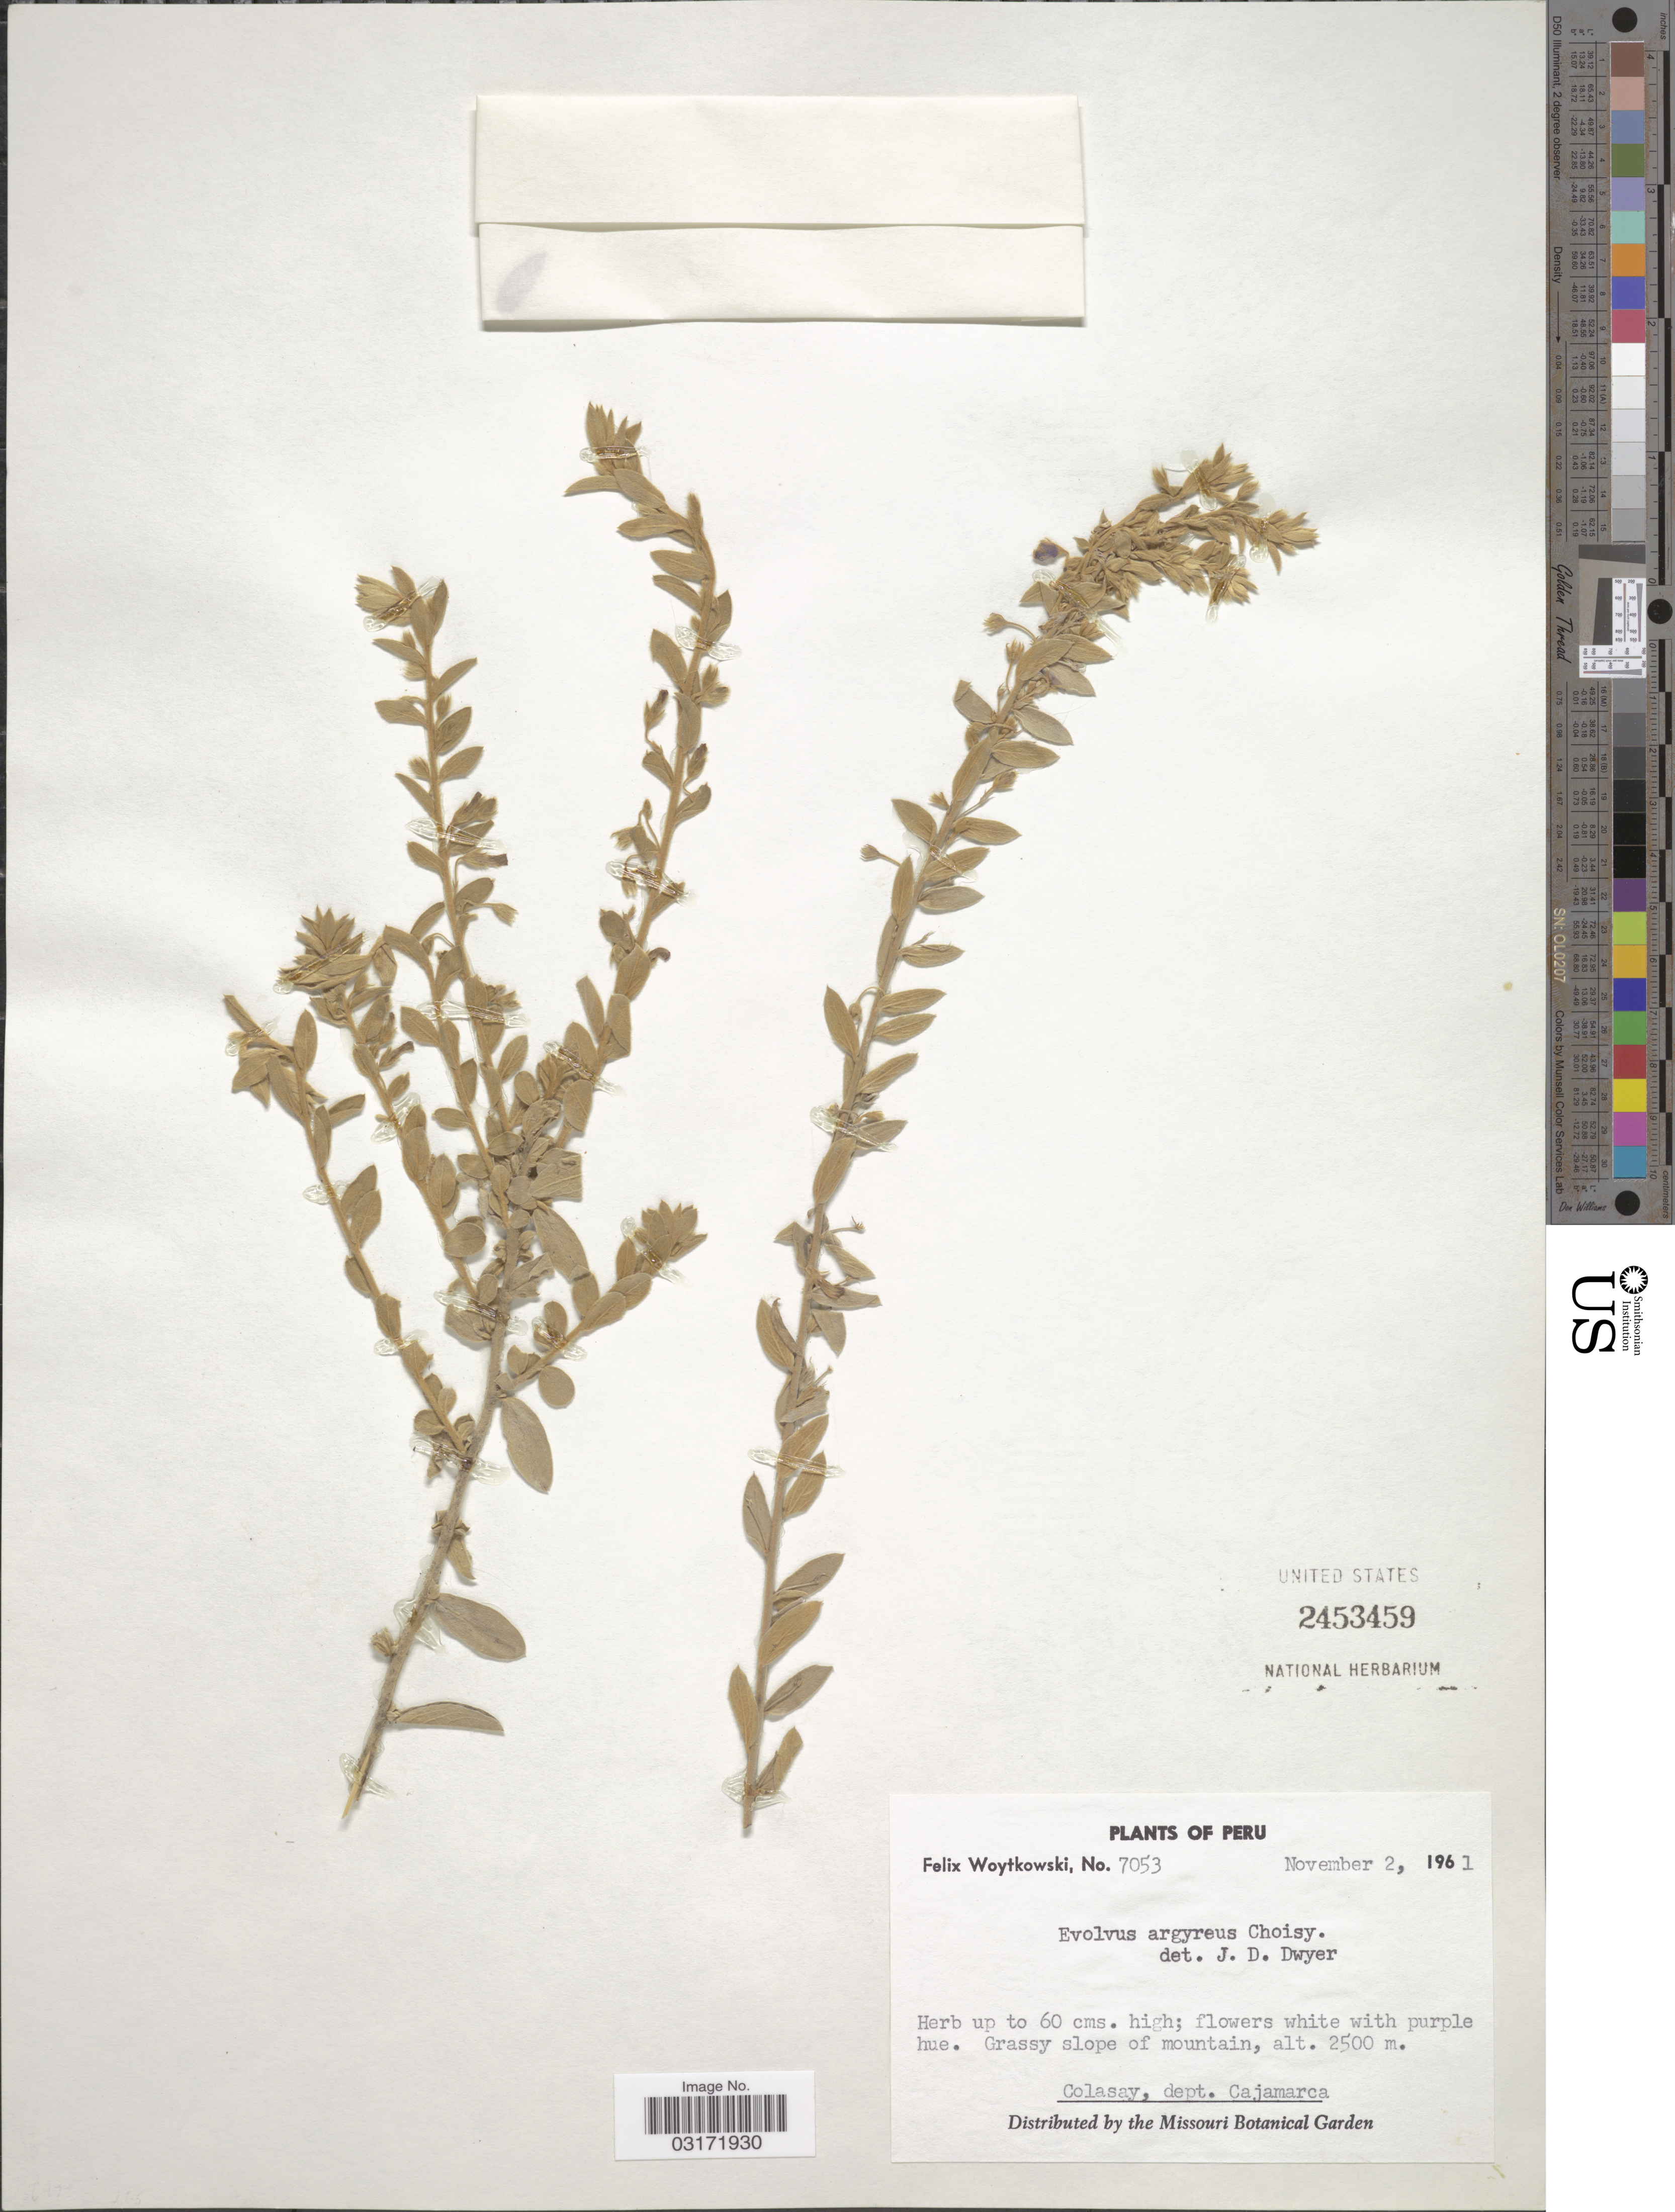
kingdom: Plantae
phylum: Tracheophyta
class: Magnoliopsida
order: Solanales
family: Convolvulaceae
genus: Evolvulus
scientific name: Evolvulus argyreus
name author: Choisy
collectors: F. Woytkowski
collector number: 7053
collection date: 1961-11-02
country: Peru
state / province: Cajamarca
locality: Colasay, dept. Cajamarca.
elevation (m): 2500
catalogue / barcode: US 2453459